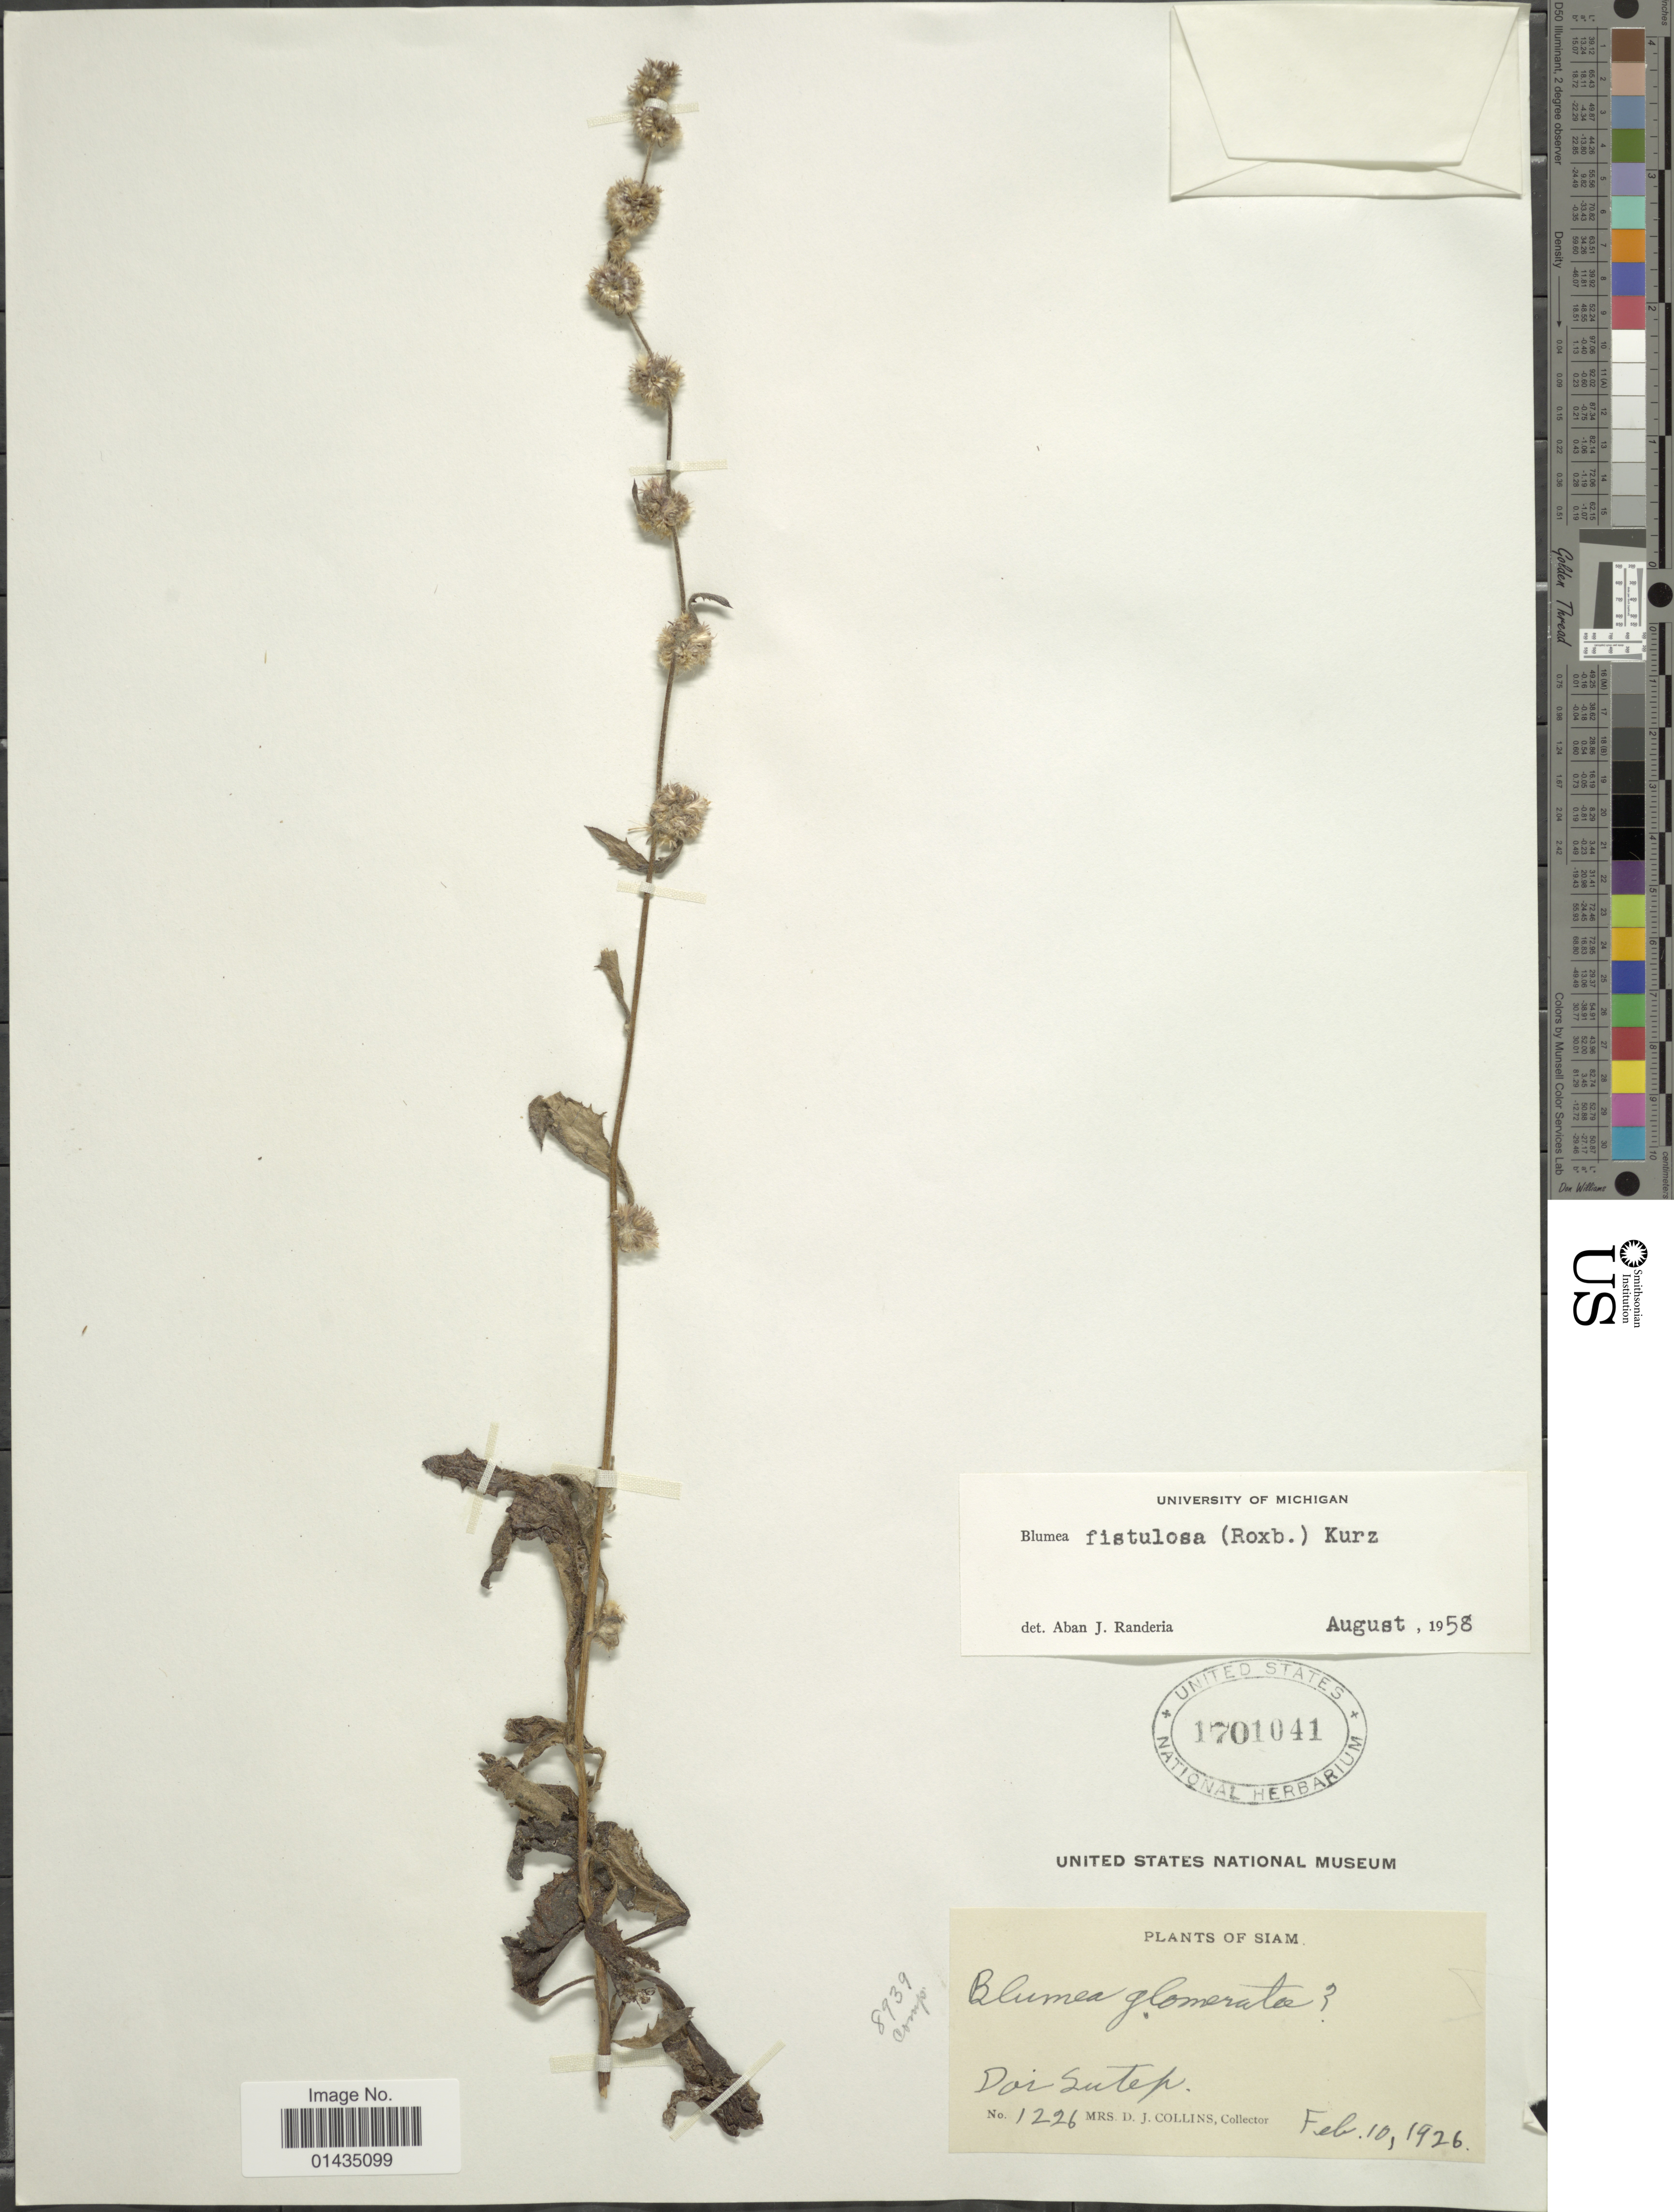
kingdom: Plantae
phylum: Tracheophyta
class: Magnoliopsida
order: Asterales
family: Asteraceae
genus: Blumea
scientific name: Blumea fistulosa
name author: (Roxb.) Kurz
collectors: Mrs. D. J. Collins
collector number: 1226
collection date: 1926-02-10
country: Thailand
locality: Siam, Doi Sutep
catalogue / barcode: US 1701041